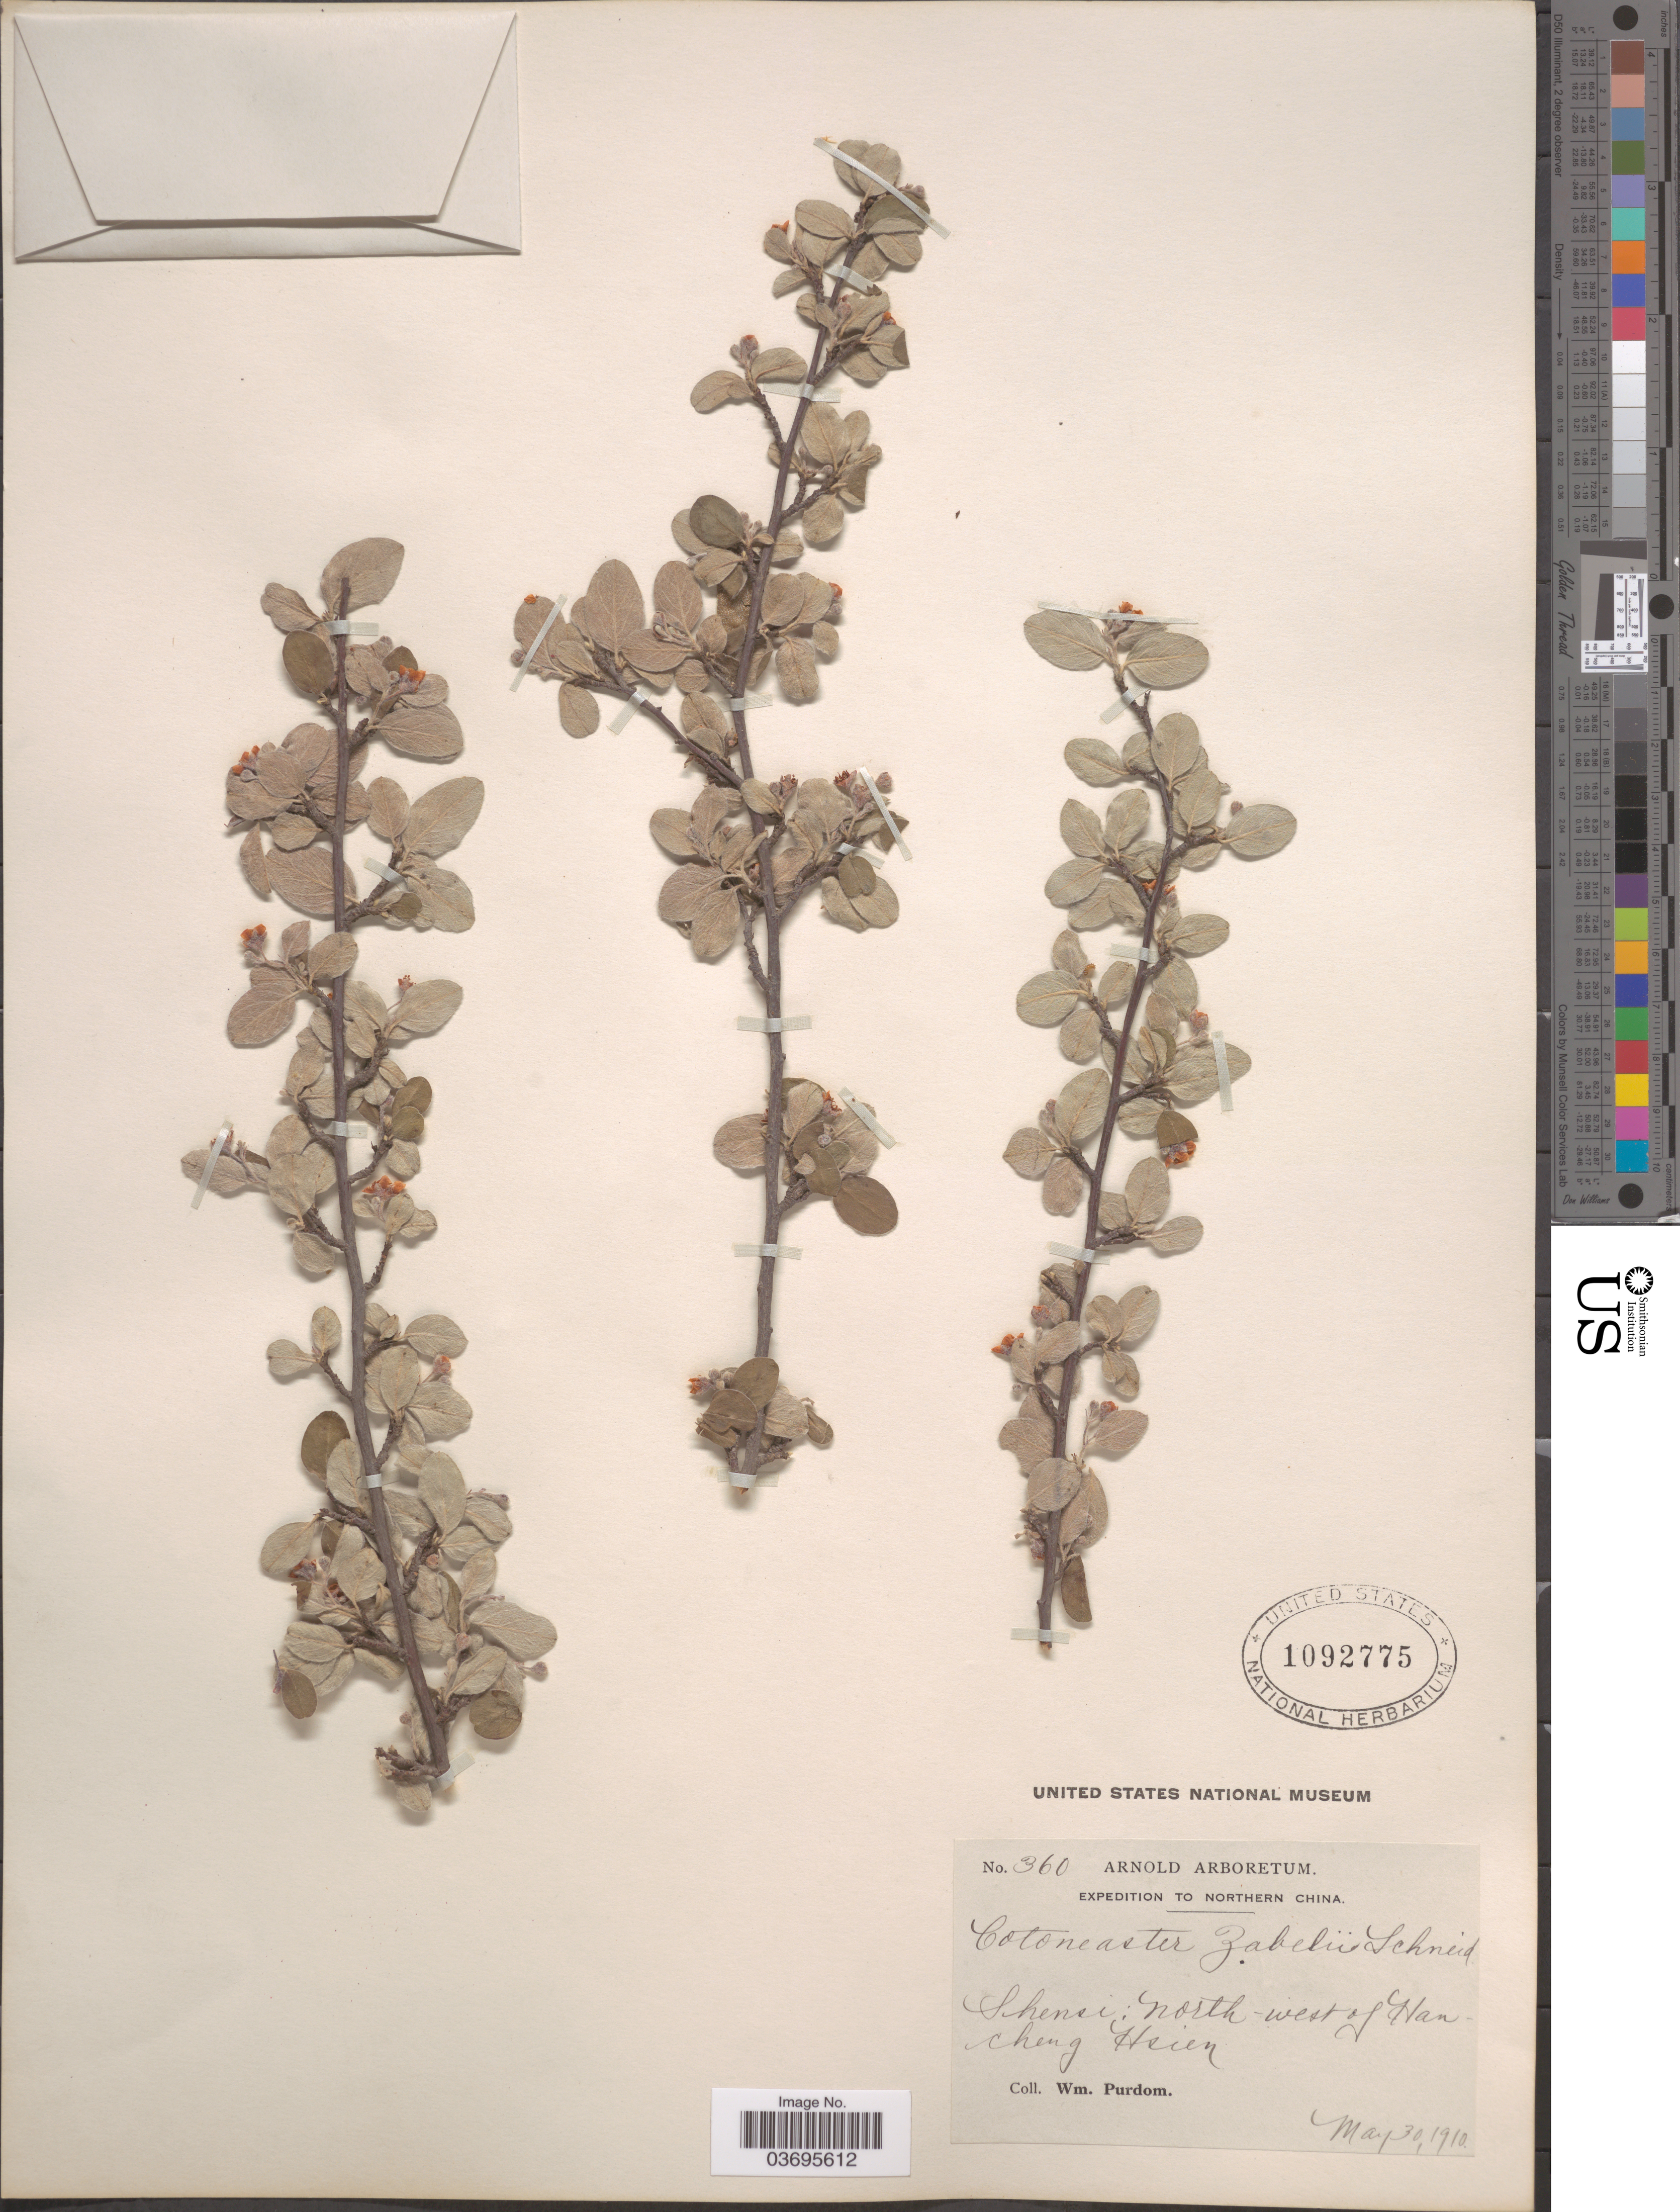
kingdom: Plantae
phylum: Tracheophyta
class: Magnoliopsida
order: Rosales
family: Rosaceae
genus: Cotoneaster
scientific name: Cotoneaster zabelii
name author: C.K. Schneid.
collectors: W. Purdom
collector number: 360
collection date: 1910-03-30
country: China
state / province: Shaanxi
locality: Northern China. Shensi: North-west of Hancheng Hsien.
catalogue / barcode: US 1092775